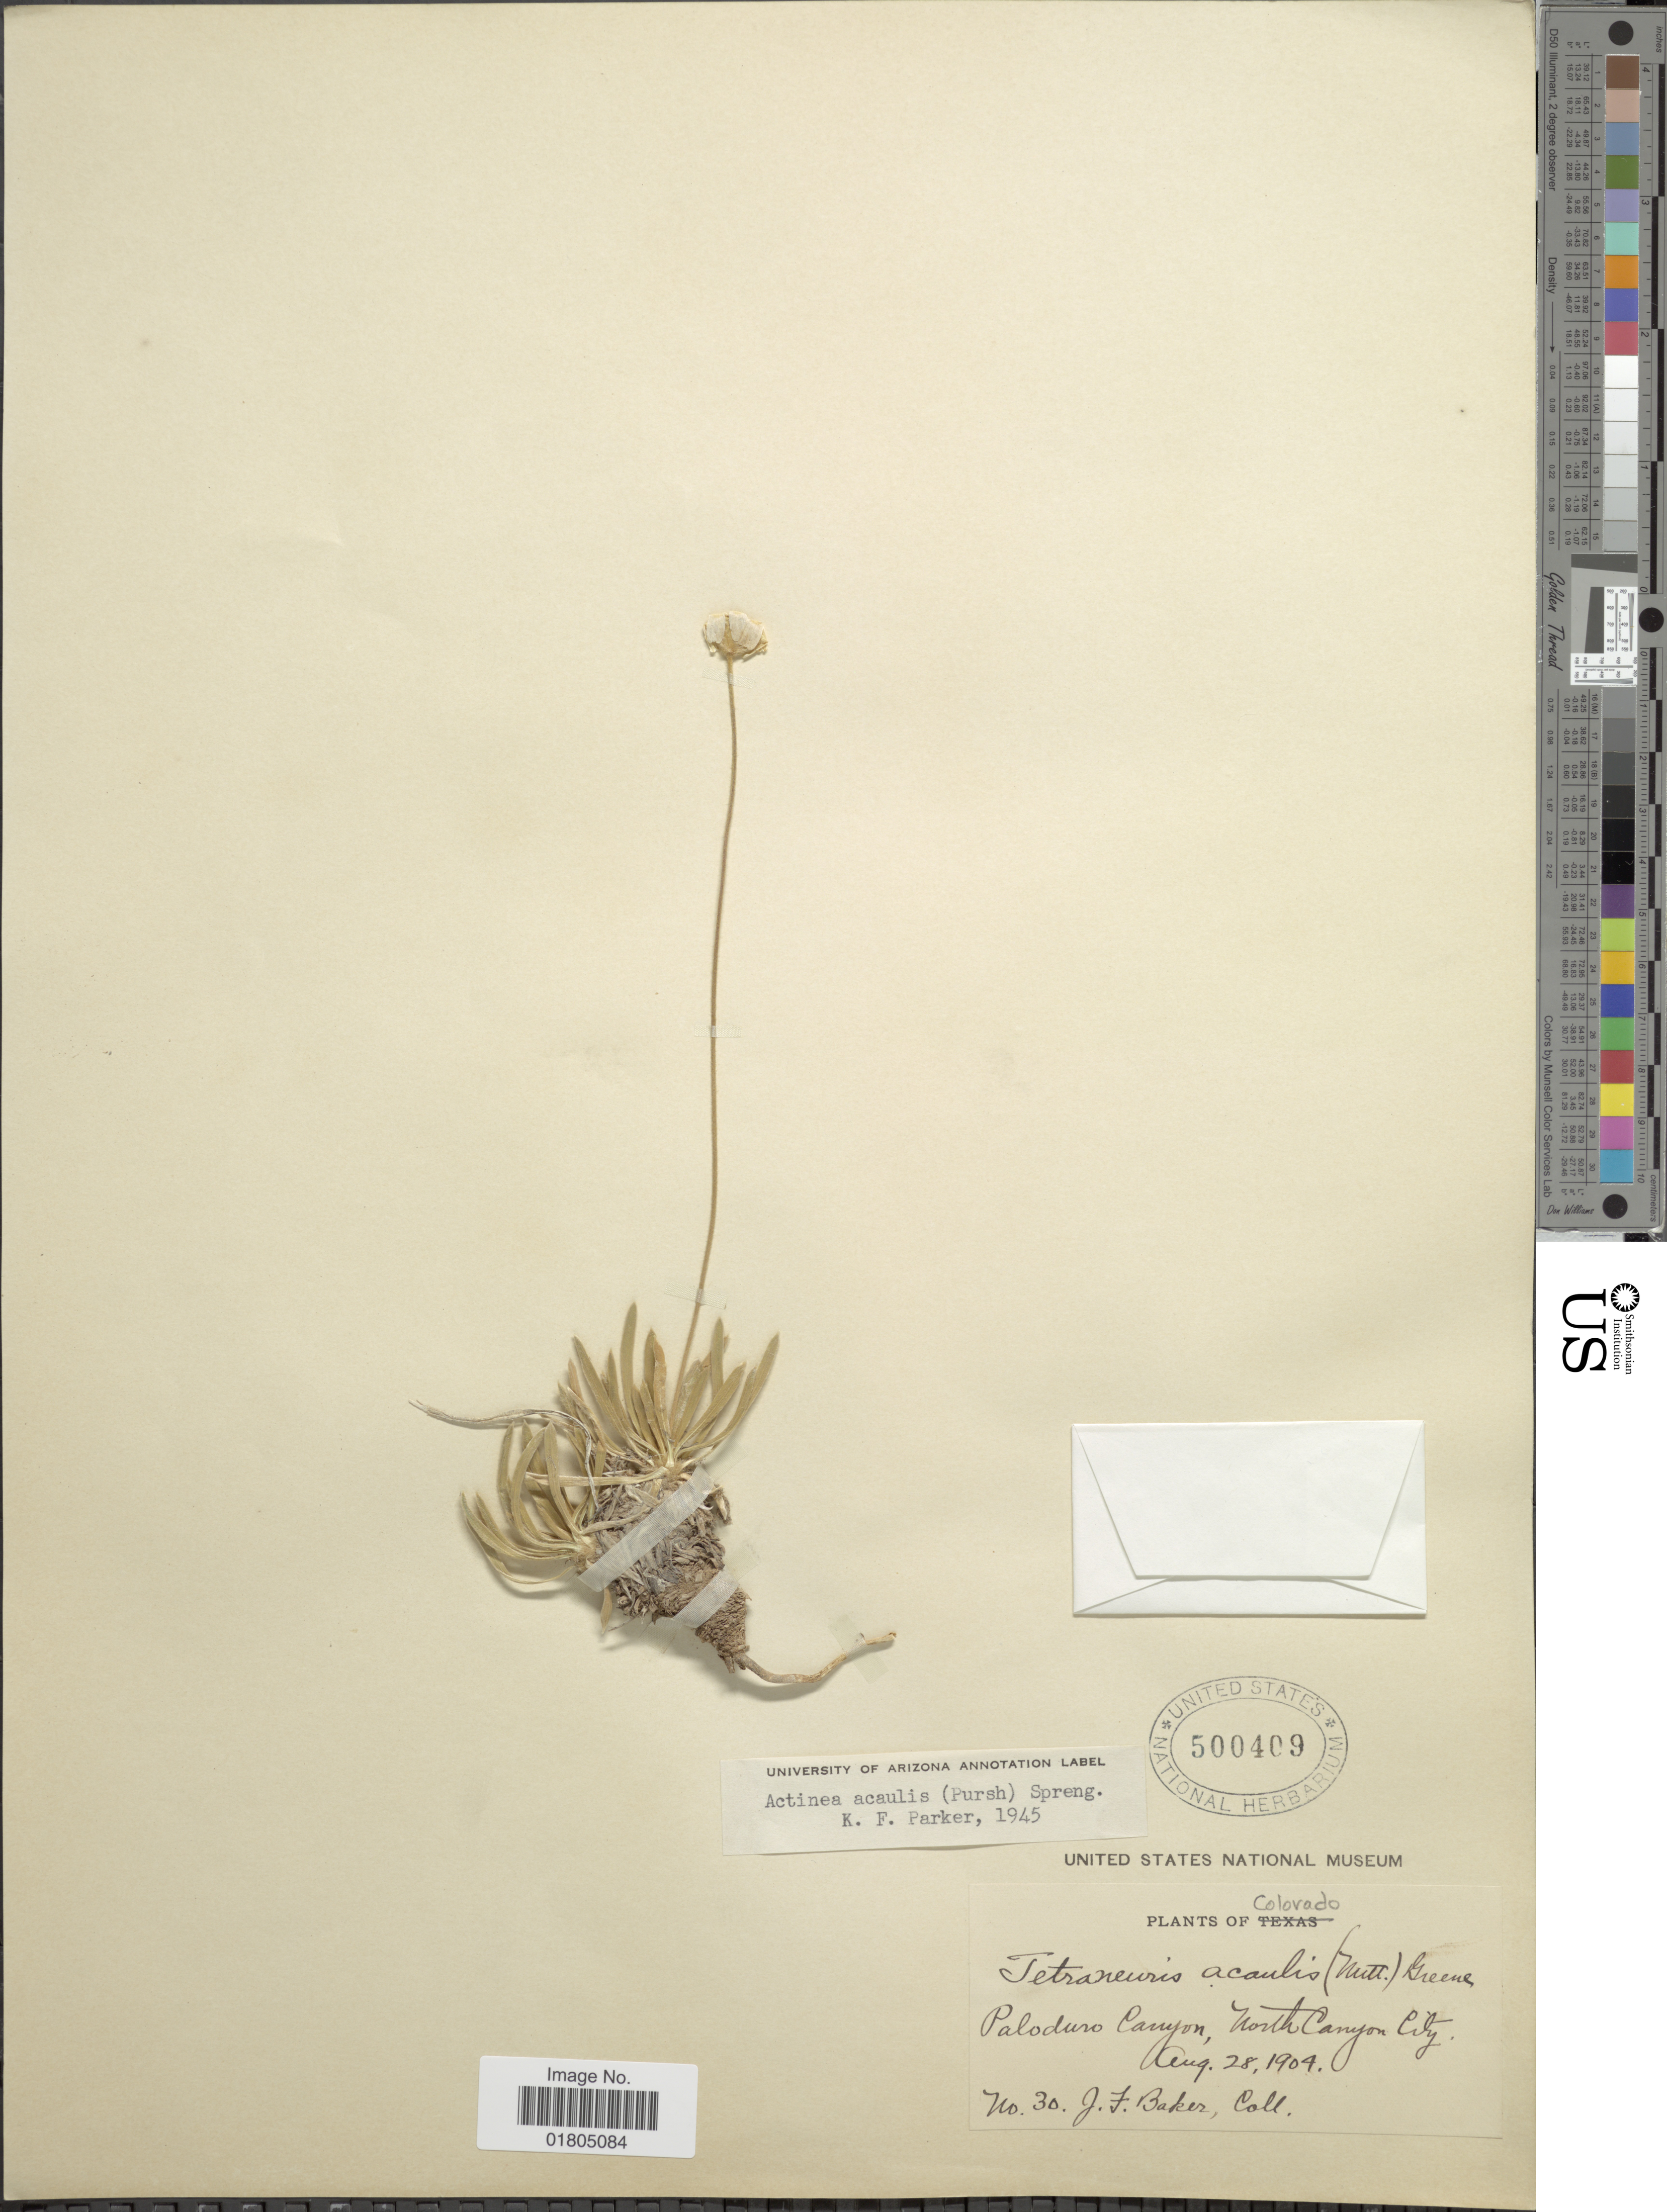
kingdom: Plantae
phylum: Tracheophyta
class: Magnoliopsida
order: Asterales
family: Asteraceae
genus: Actinea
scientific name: Actinea acaulis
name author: (Pursh) Spreng.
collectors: J. F. Baker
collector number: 30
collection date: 1904-08-28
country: United States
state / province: Colorado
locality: Paloduro Canyon, North Canyon City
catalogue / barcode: US 500409